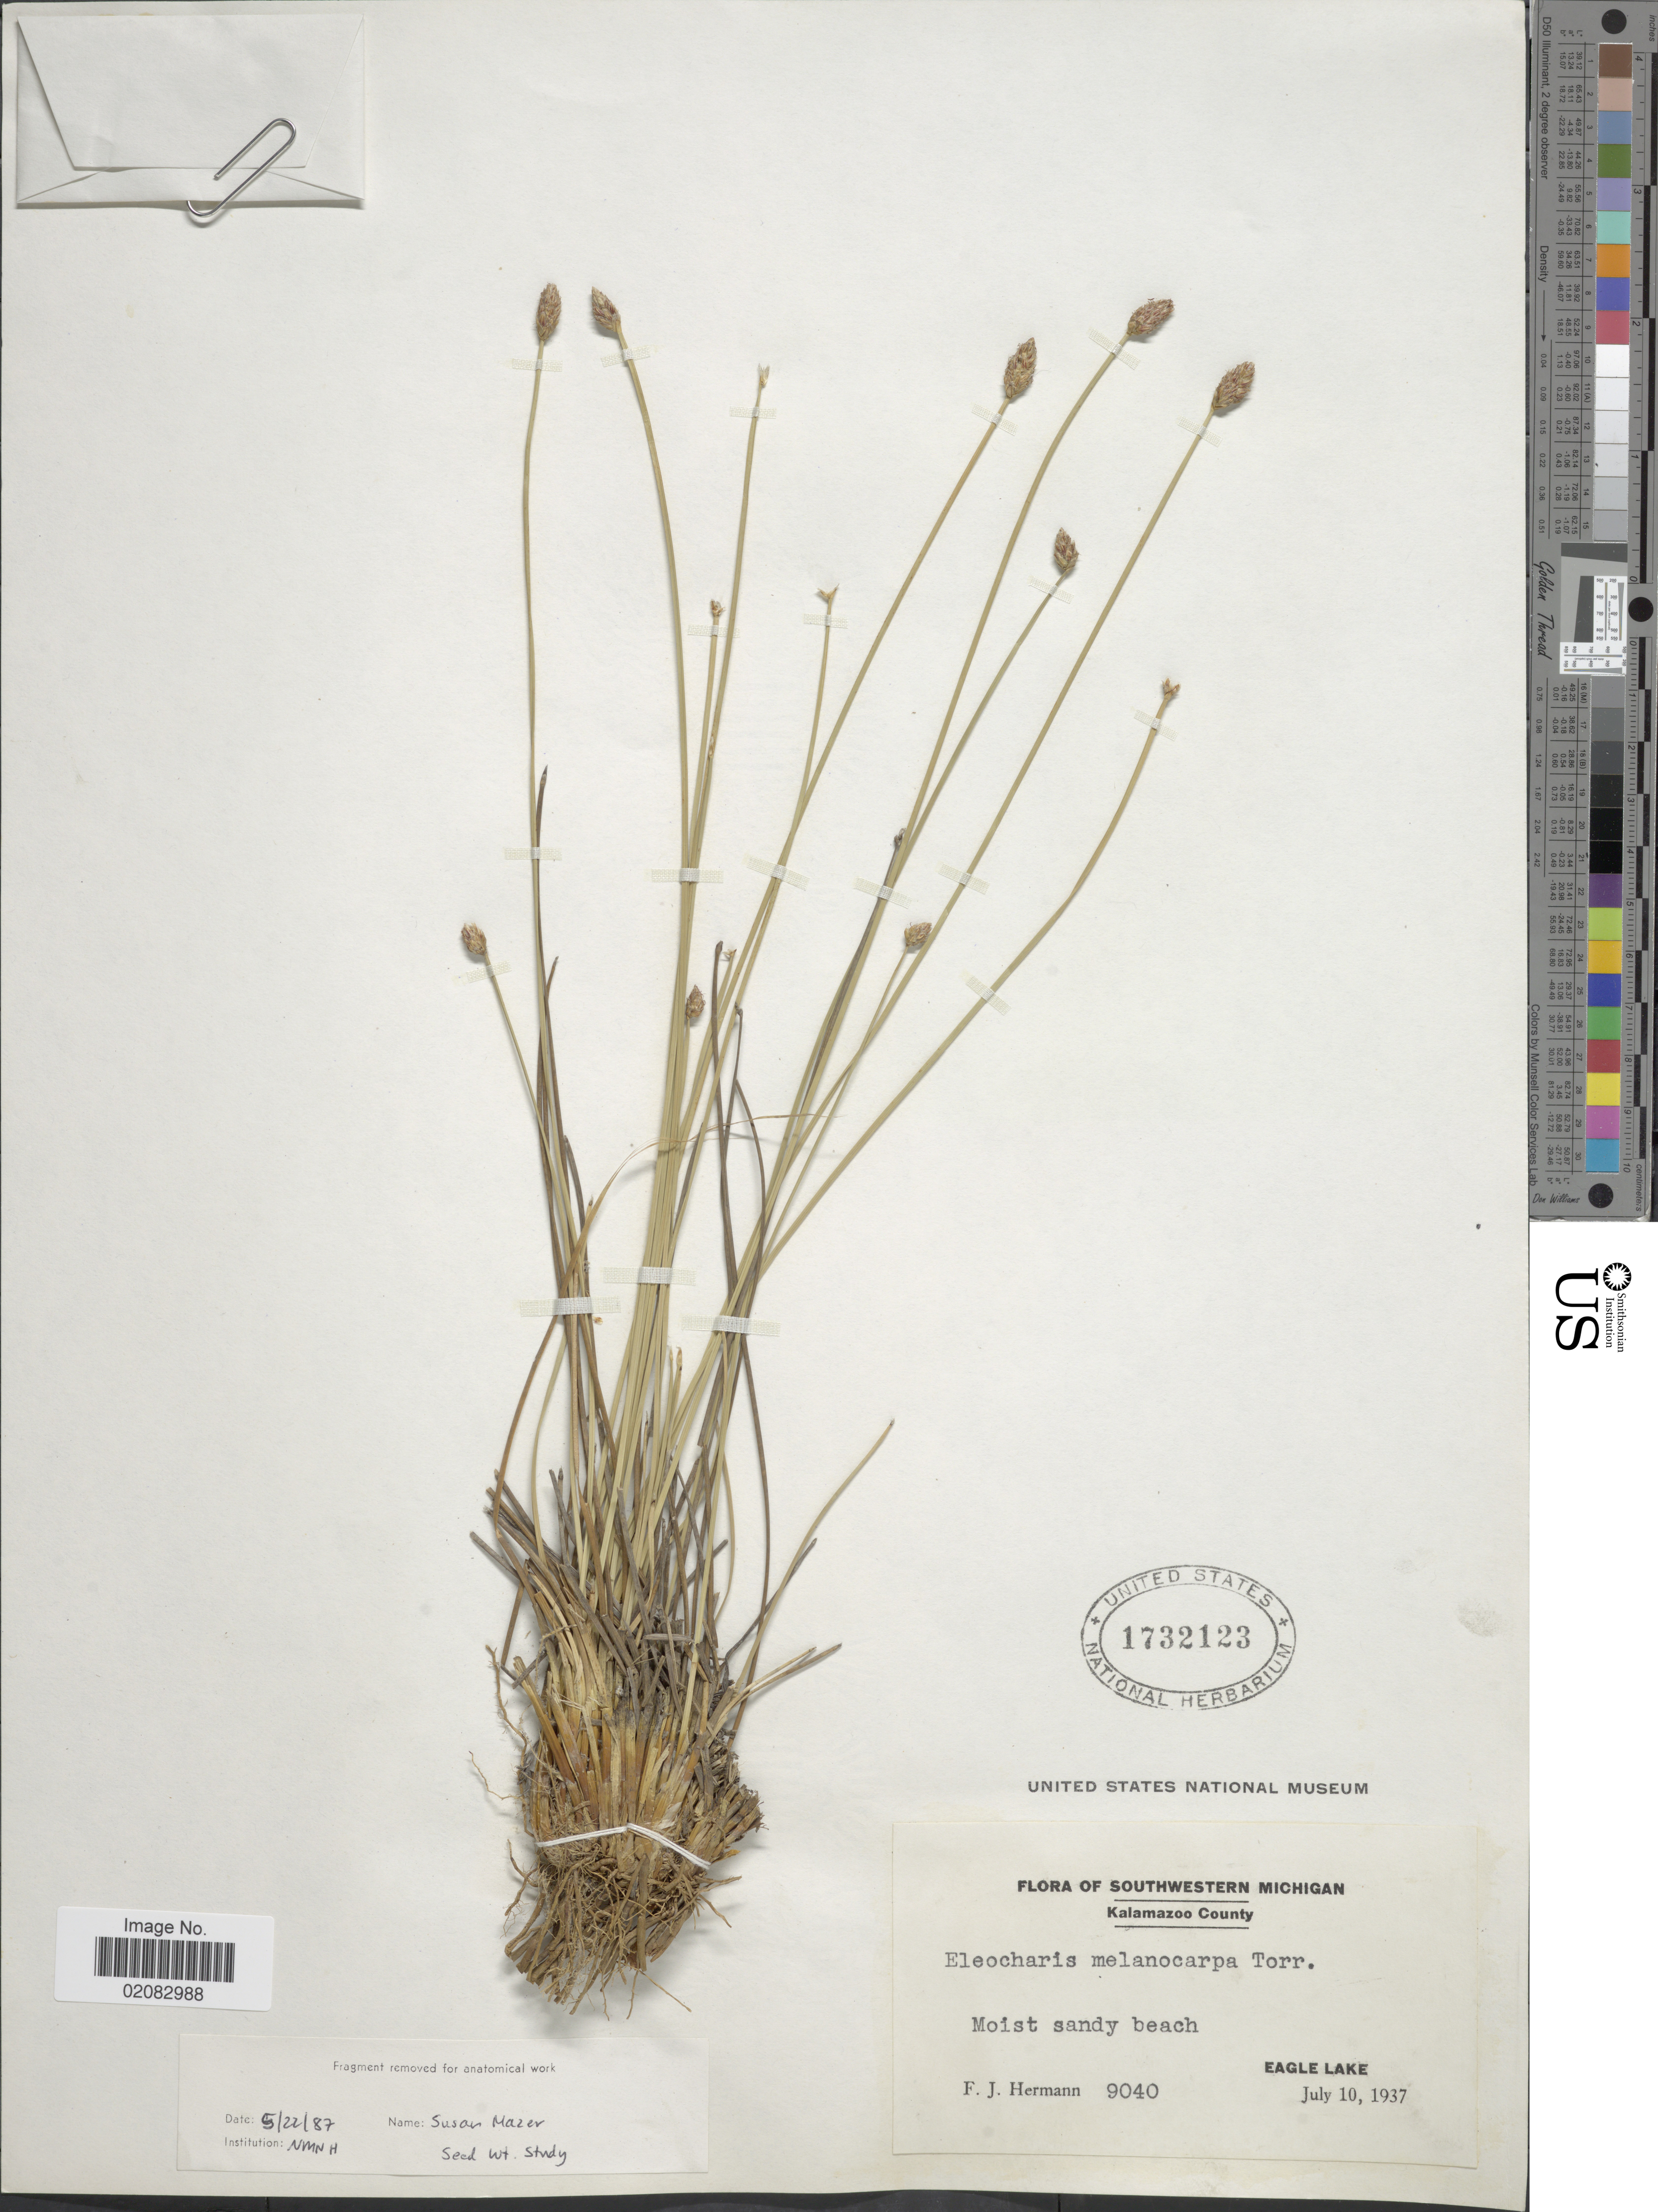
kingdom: Plantae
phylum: Tracheophyta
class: Liliopsida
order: Poales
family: Cyperaceae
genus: Eleocharis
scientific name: Eleocharis melanocarpa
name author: Torr.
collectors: F. J. Hermann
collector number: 9040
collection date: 1937-07-10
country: United States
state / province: Michigan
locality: Southwestern Michigan, Kalamazoo County, Moist sandy beach, Eagle Lake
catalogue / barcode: US 1732123